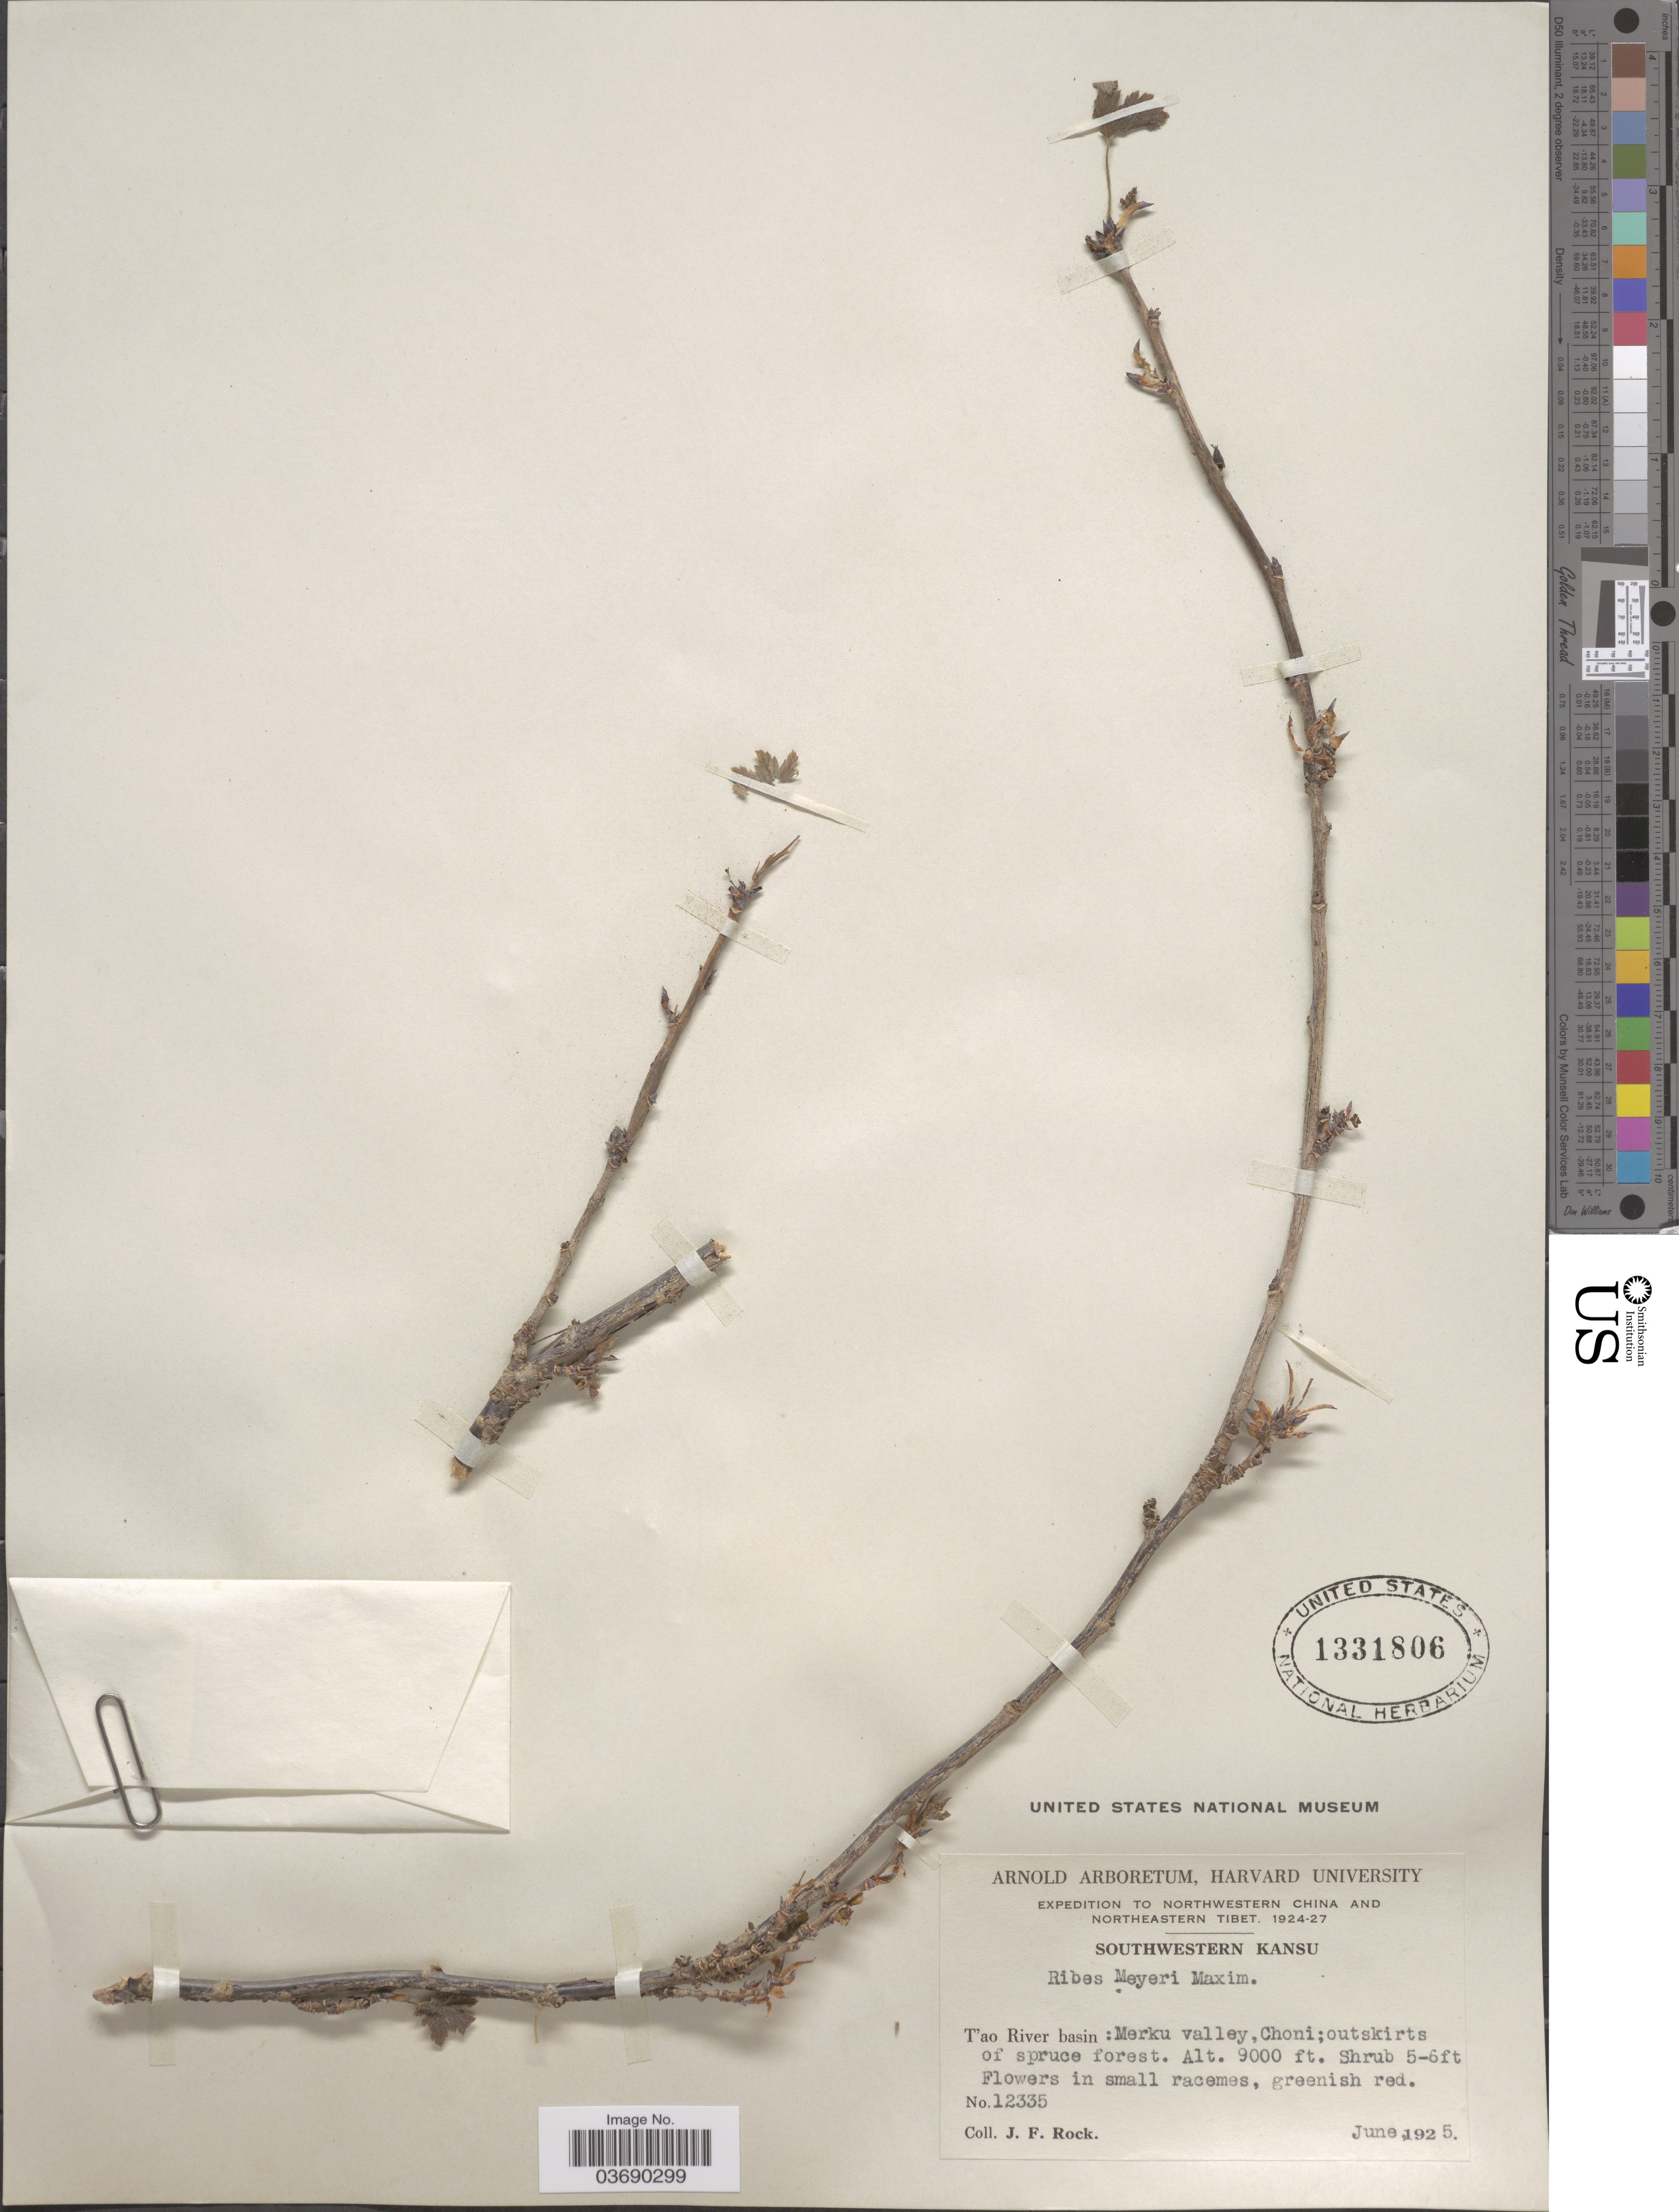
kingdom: Plantae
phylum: Tracheophyta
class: Magnoliopsida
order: Saxifragales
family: Grossulariaceae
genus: Ribes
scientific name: Ribes meyeri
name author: Maxim.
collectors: J. Rock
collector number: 12335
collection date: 1925-06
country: China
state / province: Gansu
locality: Northwestern China and Northeastern Tibet. T'ao River basin: Merku valley, Choni.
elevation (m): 2743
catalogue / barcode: US 1331806